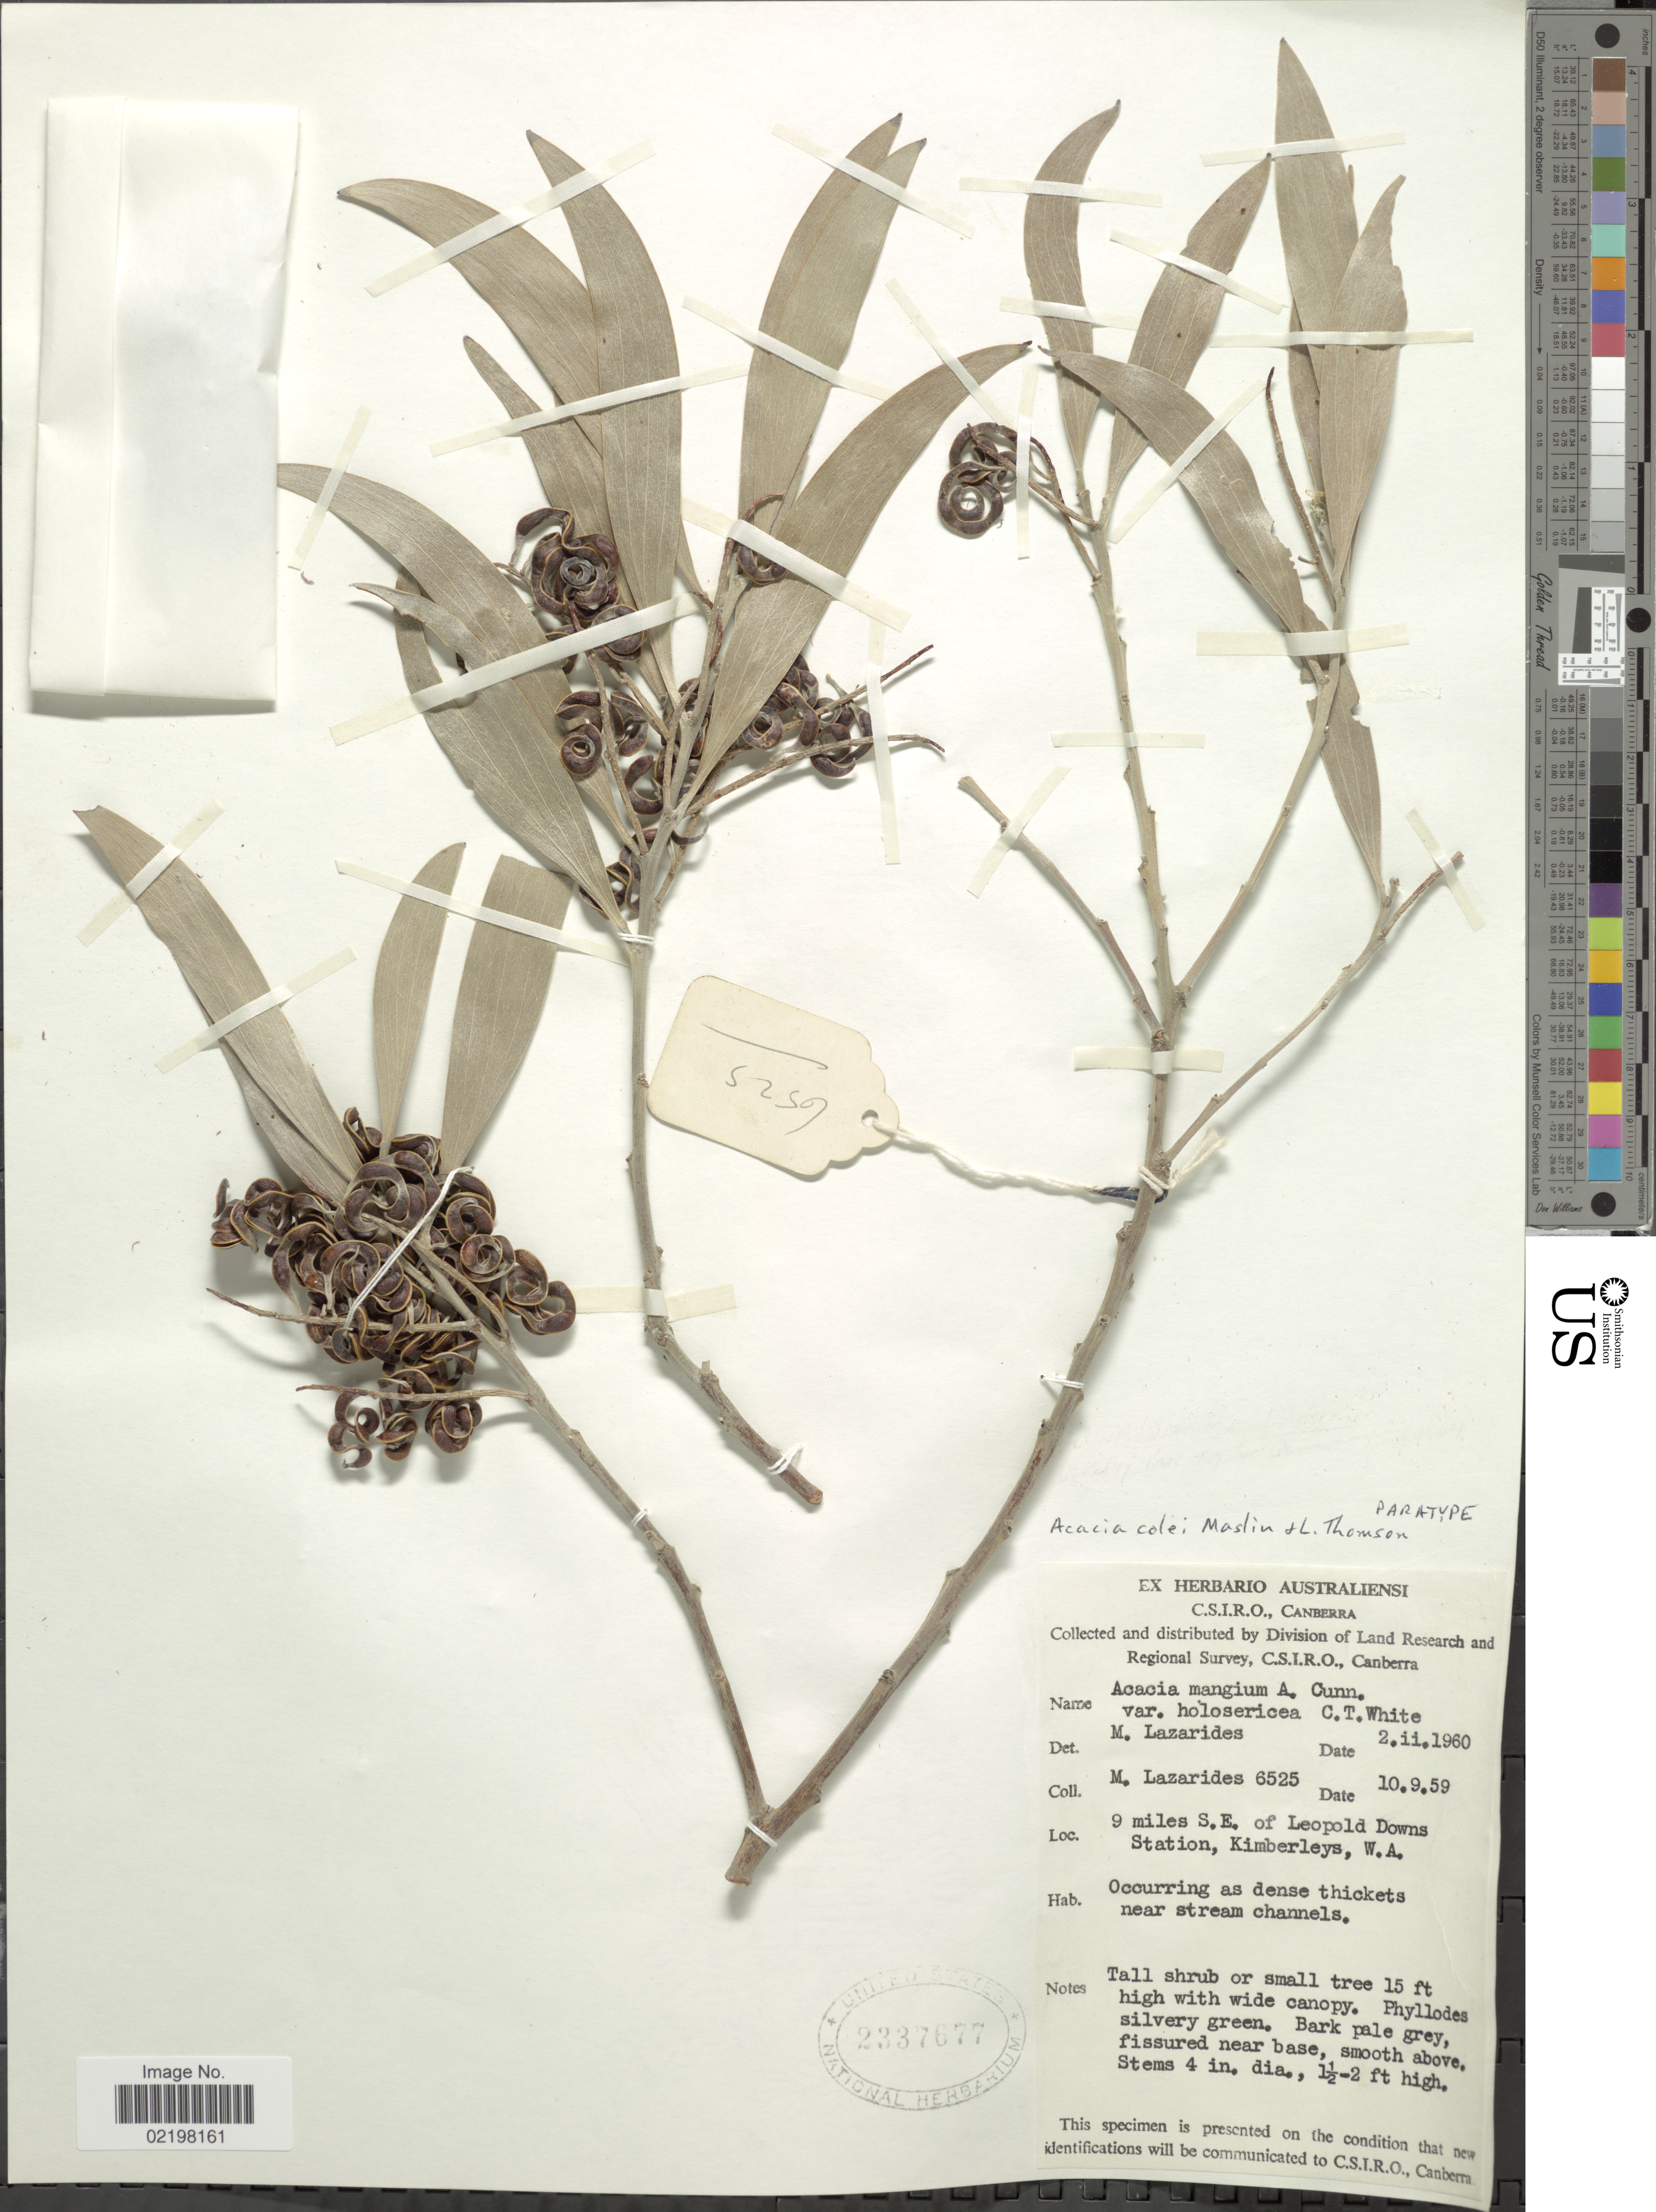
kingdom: Plantae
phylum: Tracheophyta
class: Magnoliopsida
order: Fabales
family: Fabaceae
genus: Acacia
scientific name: Acacia colei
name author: Maslin & L.A.J. Thomson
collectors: M. Lazarides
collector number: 6525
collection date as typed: Transcribed d/m/y: 10/9/59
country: Australia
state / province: Western Australia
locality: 9 miles S.E. of Leopold Downs Station, Kimberleys', W.A.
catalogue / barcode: US 2337677